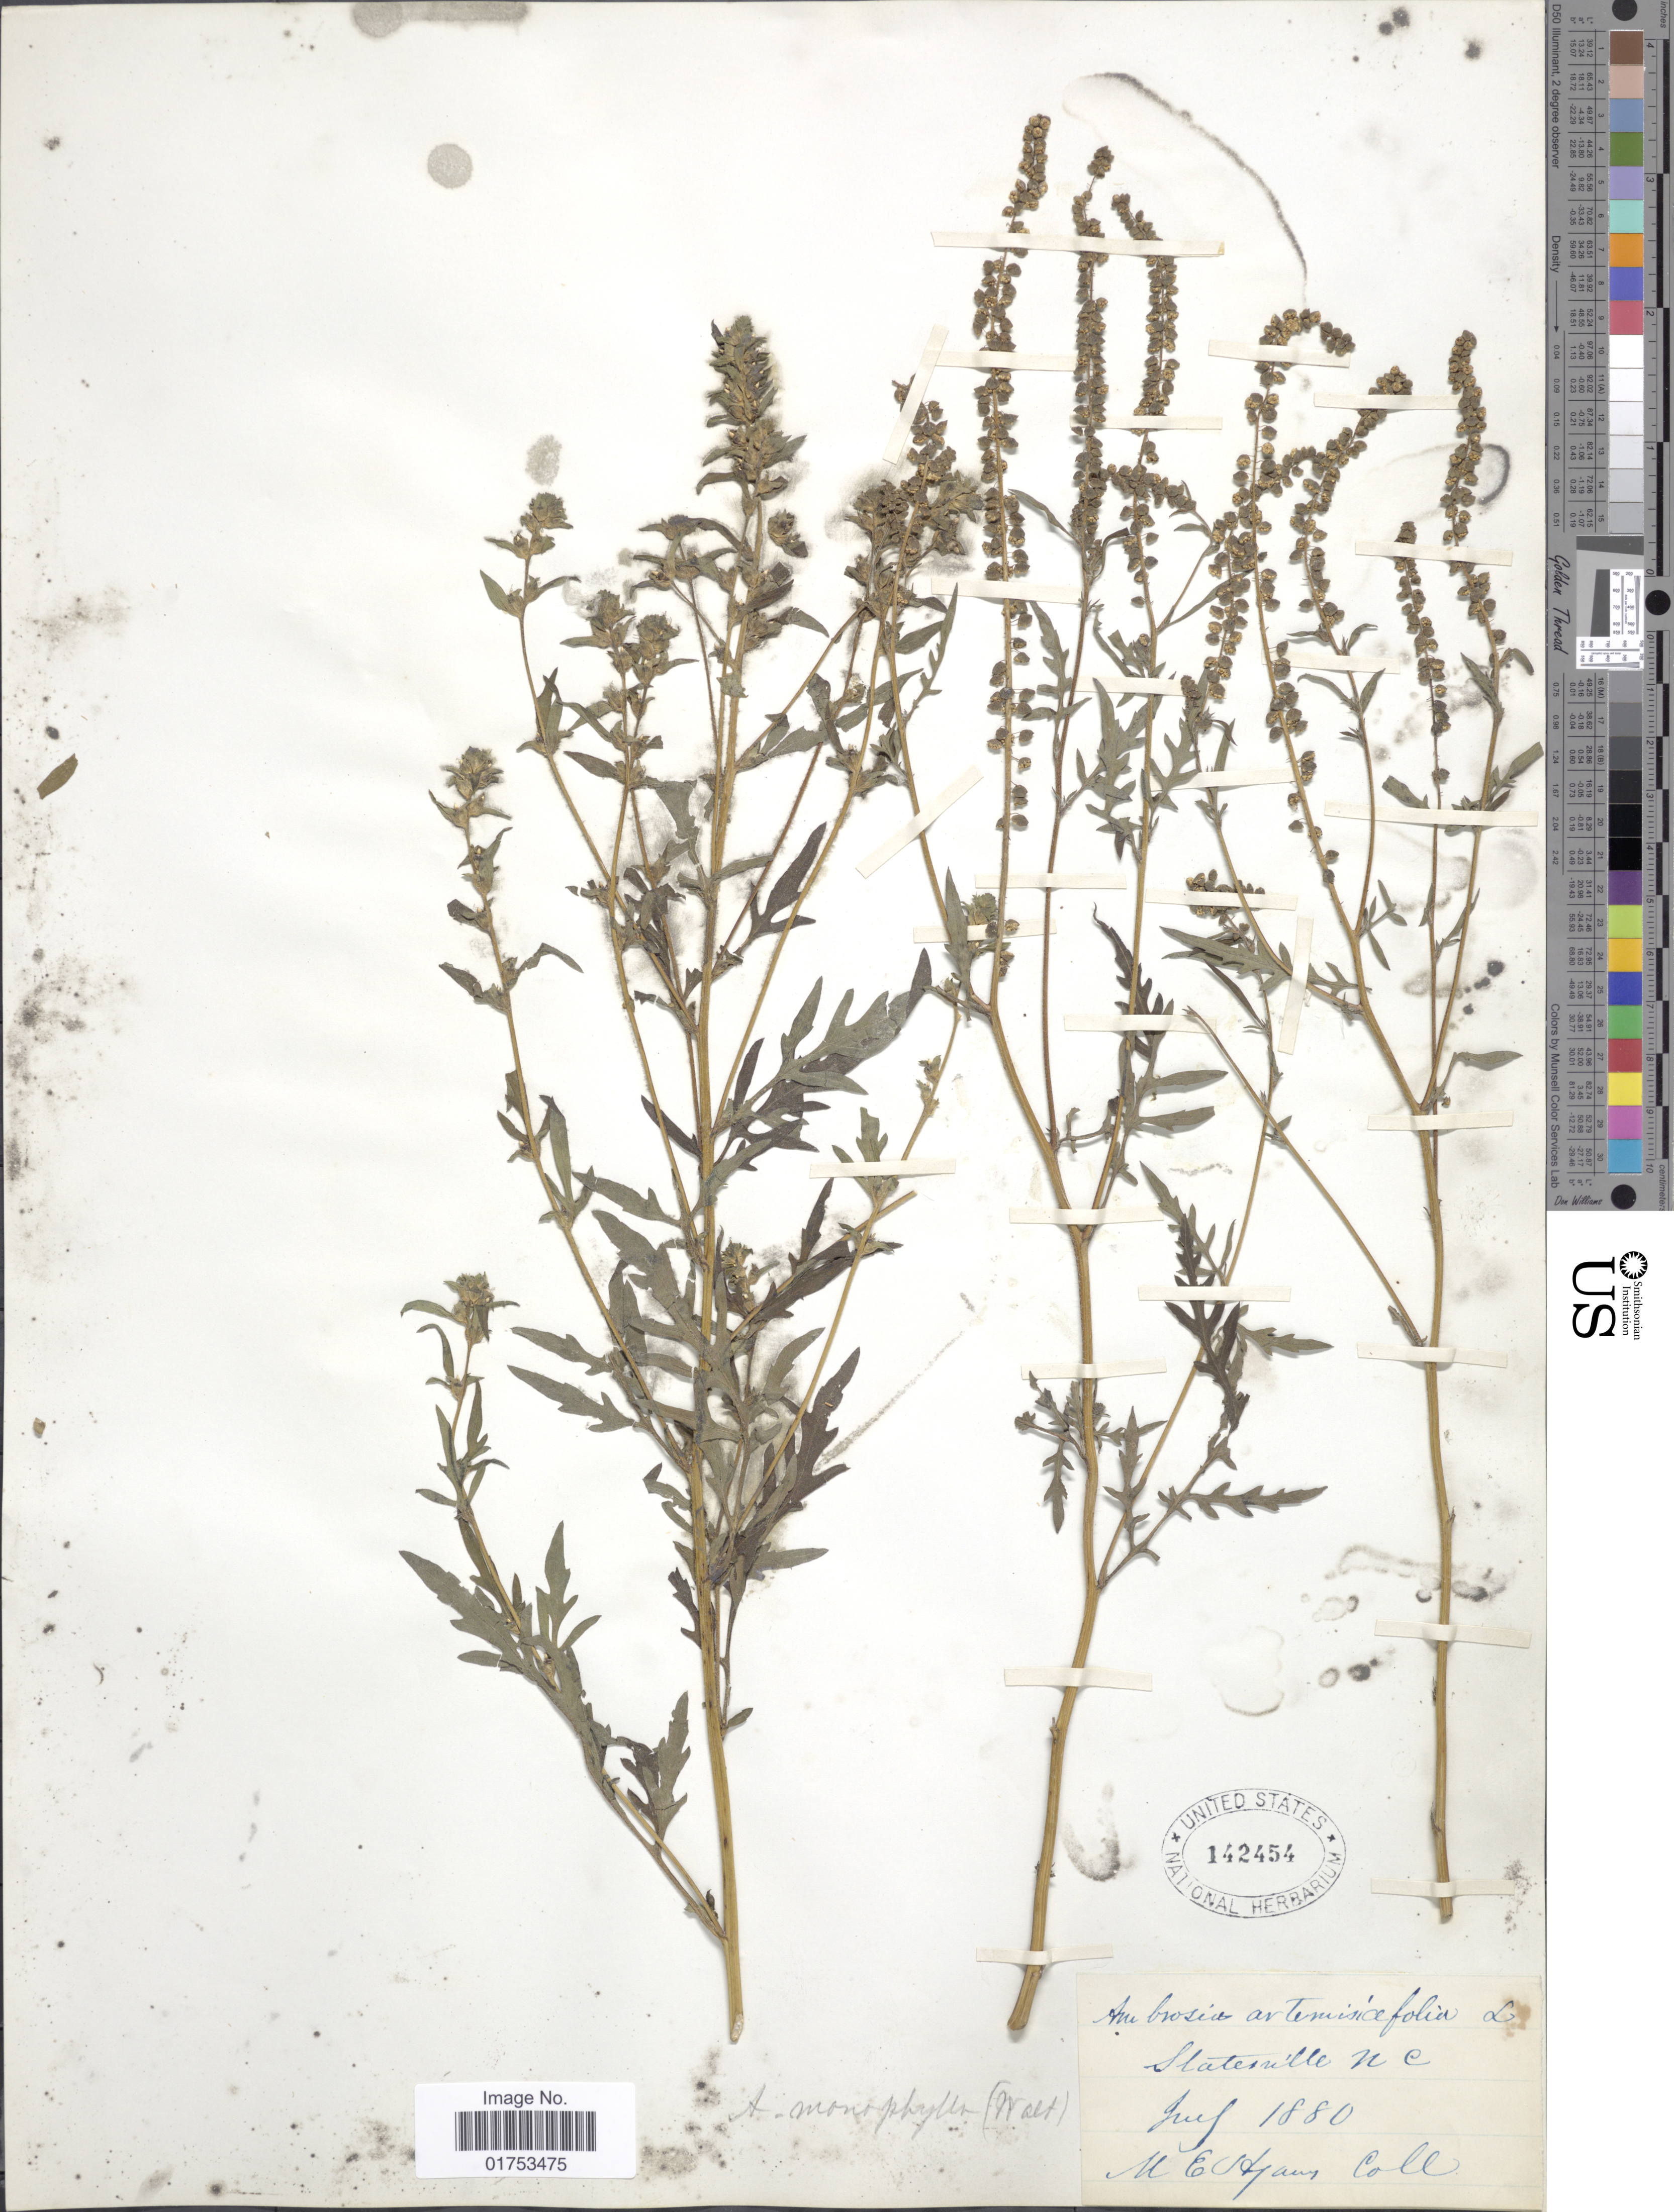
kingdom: Plantae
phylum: Tracheophyta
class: Magnoliopsida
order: Asterales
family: Asteraceae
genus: Ambrosia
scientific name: Ambrosia monophylla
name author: (Walter) Rydb.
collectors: M. E. Hyams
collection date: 1880-07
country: United States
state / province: North Carolina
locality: Statesville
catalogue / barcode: US 142454